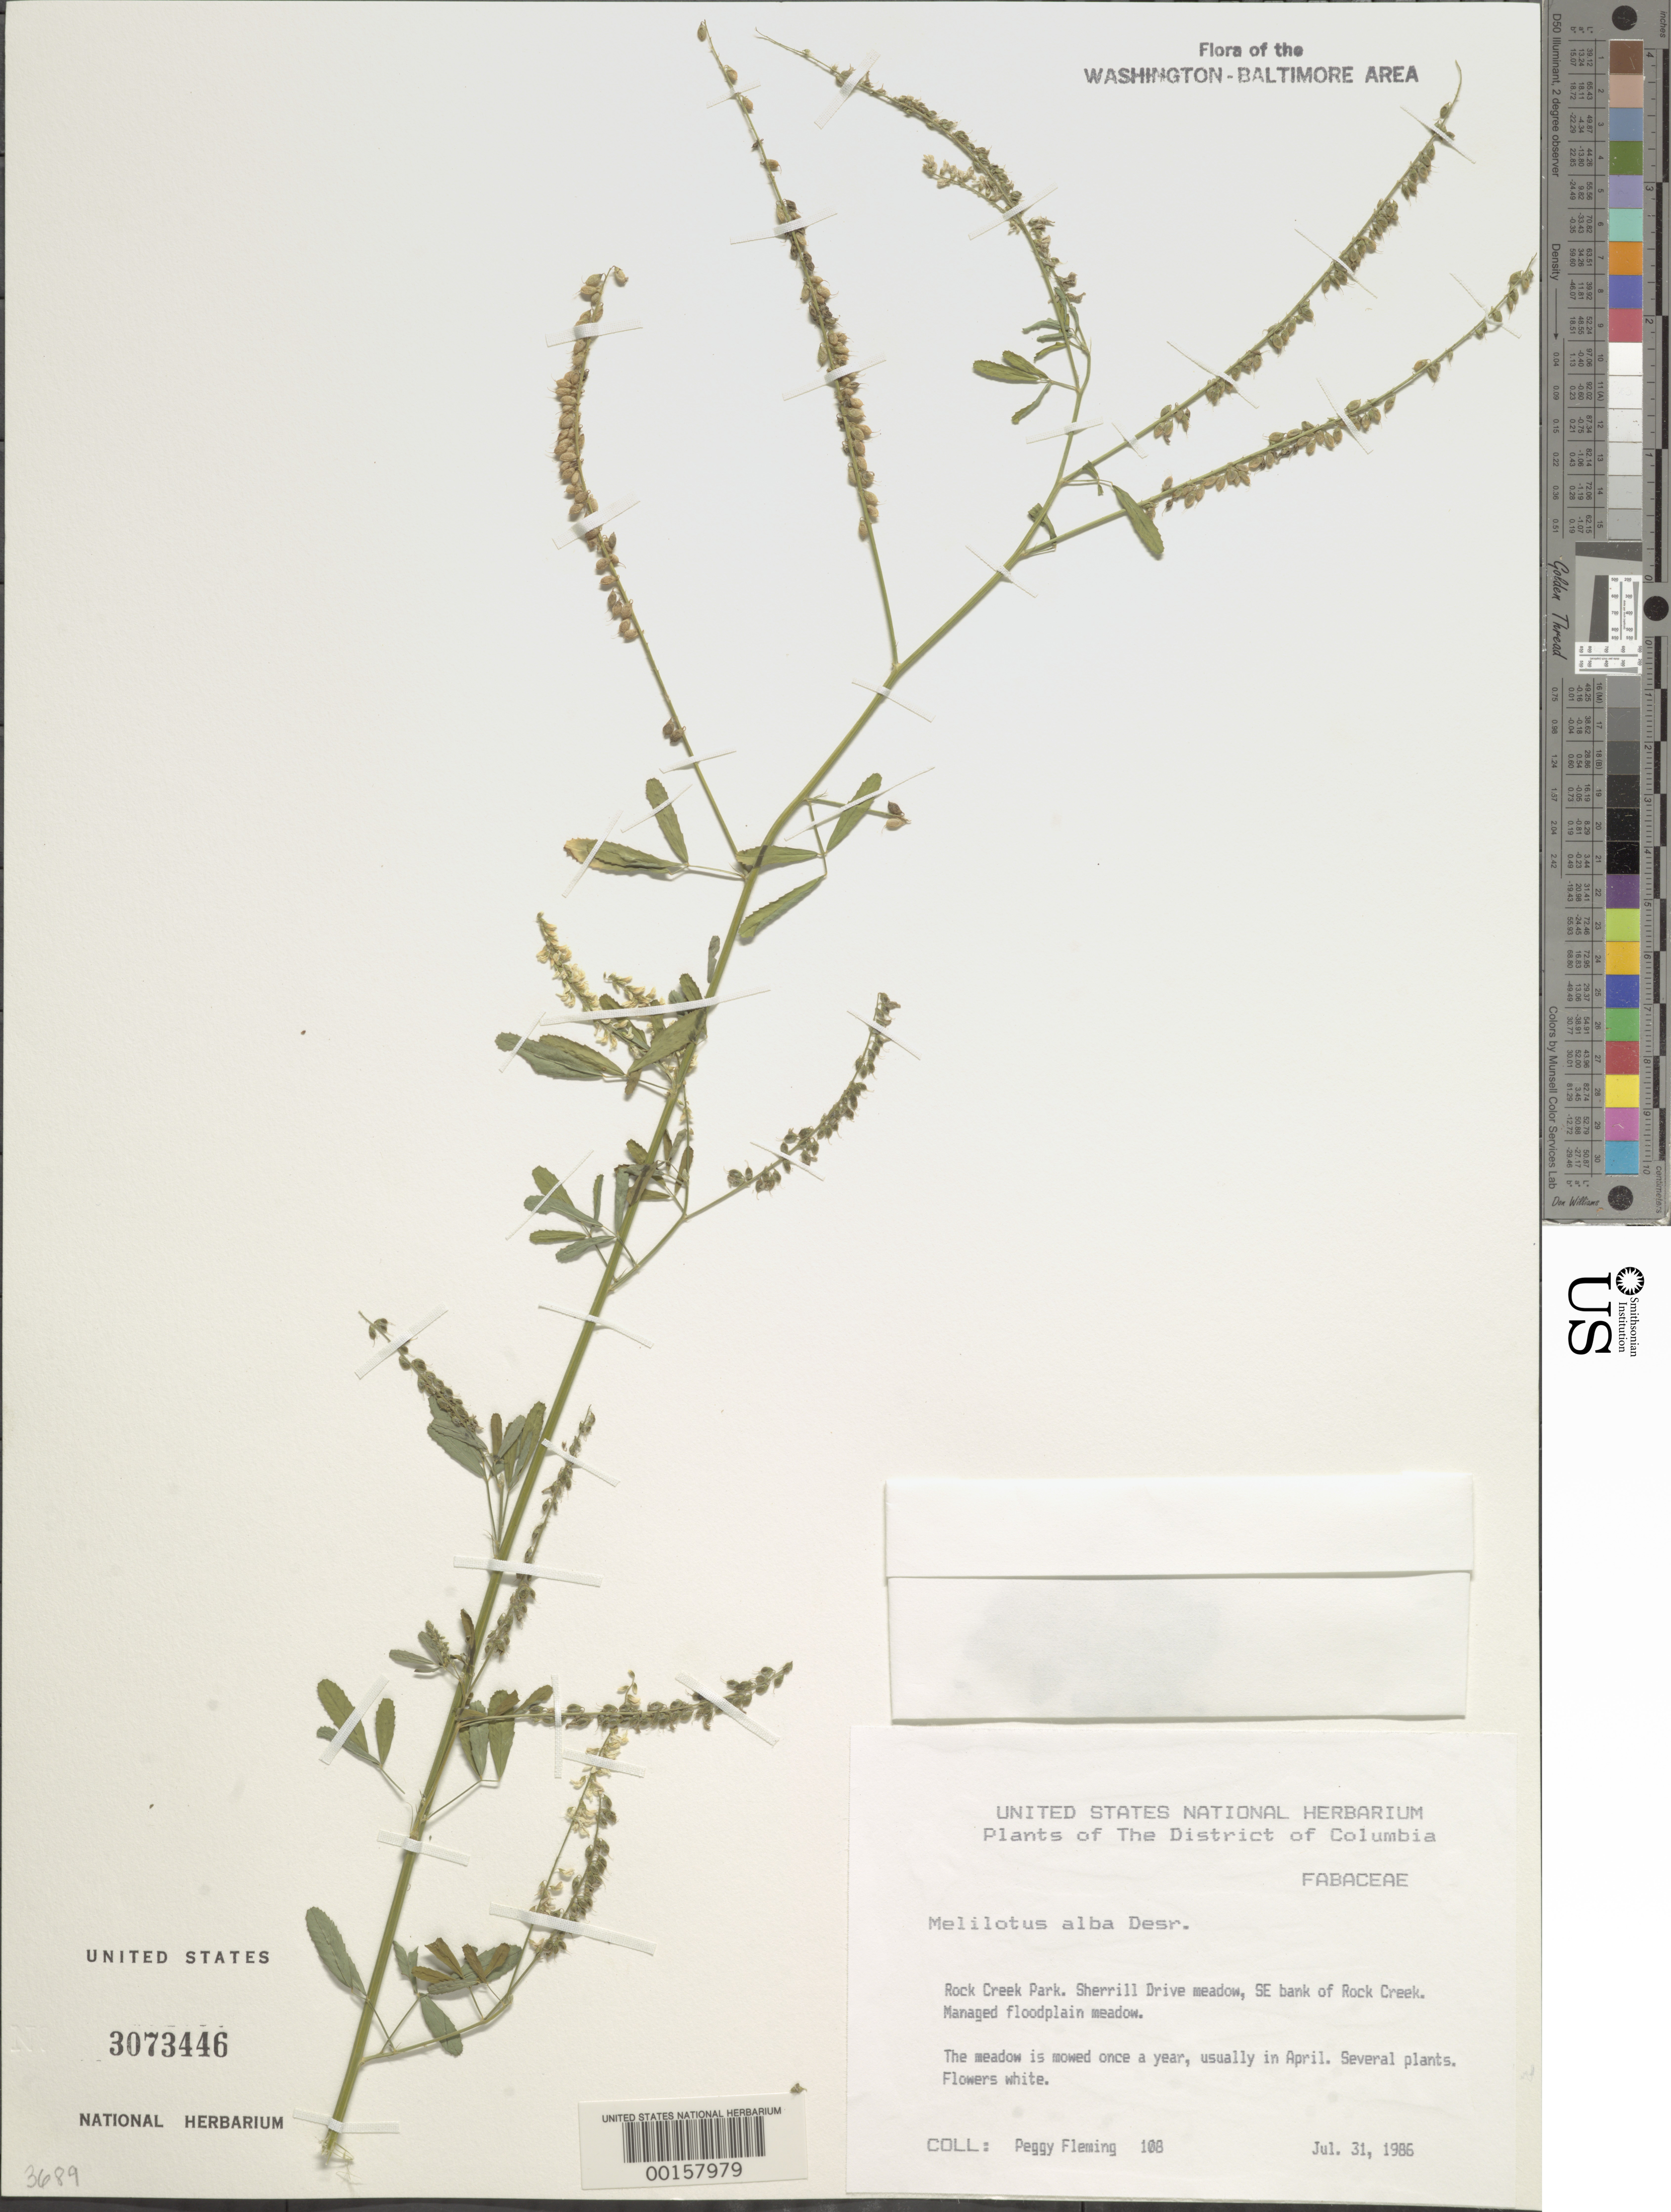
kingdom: Plantae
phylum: Tracheophyta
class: Magnoliopsida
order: Fabales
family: Fabaceae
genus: Melilotus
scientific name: Melilotus albus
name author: Medik.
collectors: P. Fleming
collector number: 108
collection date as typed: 31 Jul 1986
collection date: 1986-07-31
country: United States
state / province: District of Columbia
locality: Rock Creek Park. Sherrill Drive meadow, SE bank of Rock Creek. Rock Creek Park and vicinity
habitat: Managed floodplain meadow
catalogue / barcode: US 3073446